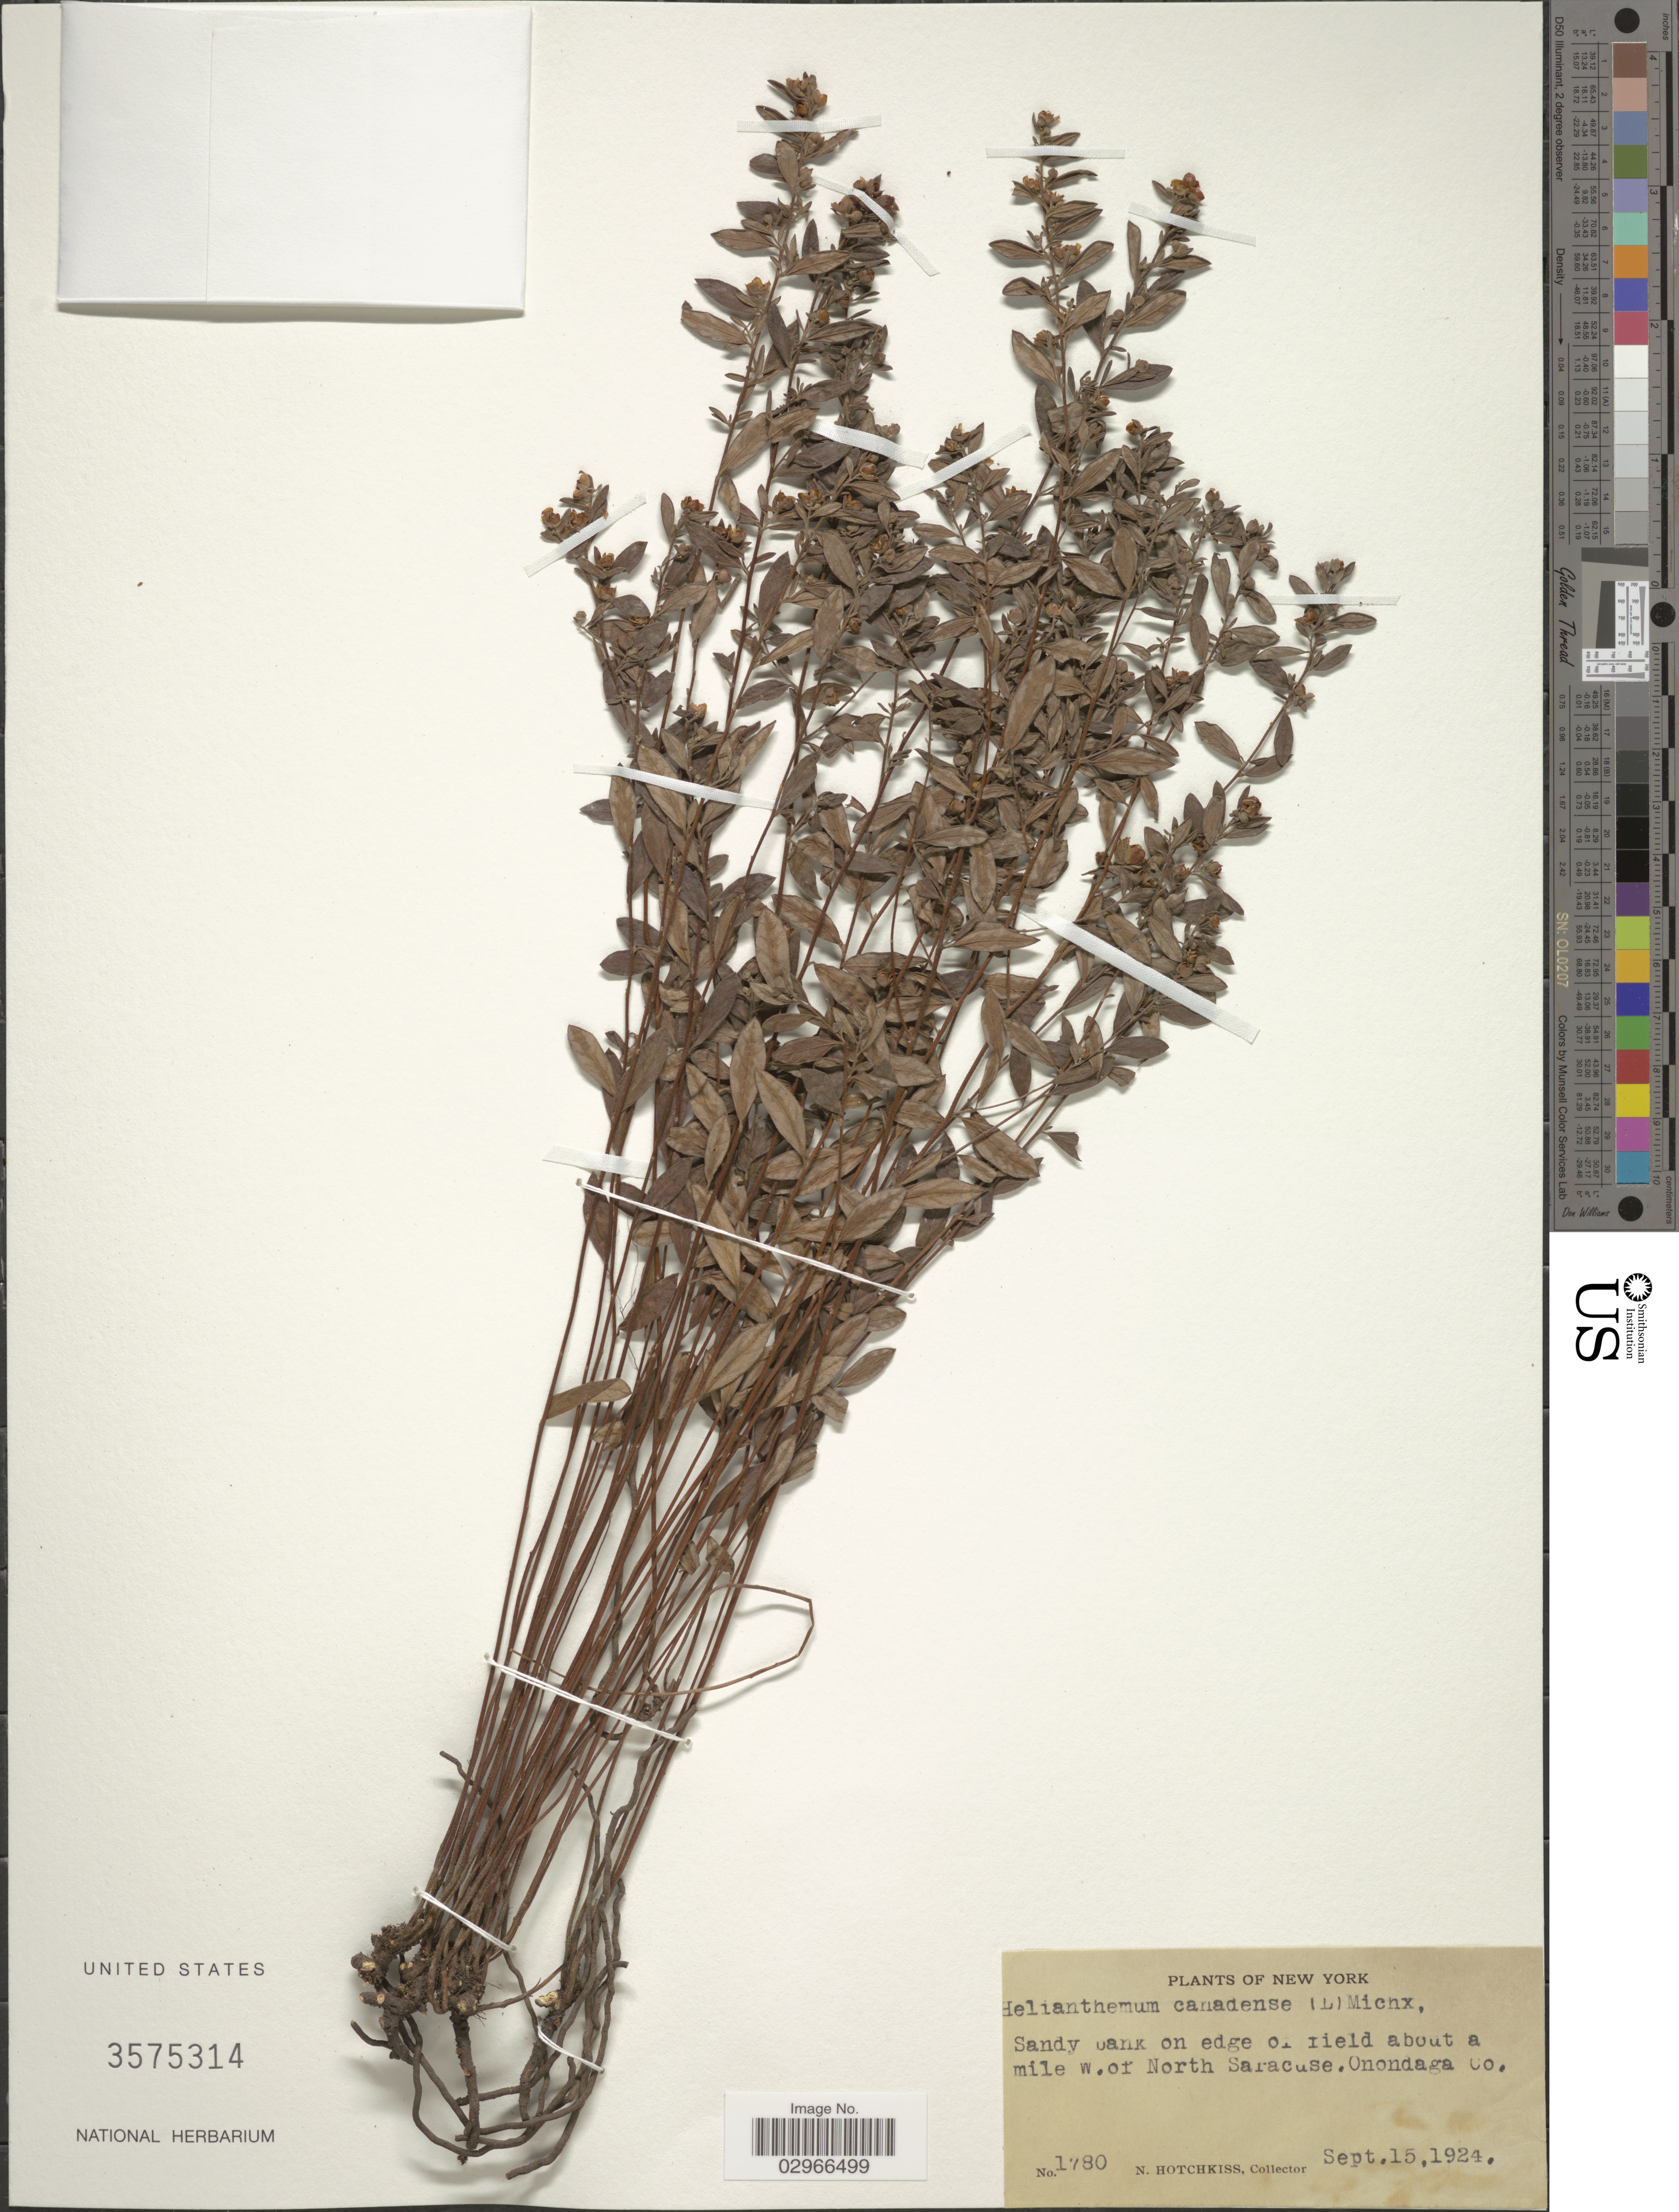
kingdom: Plantae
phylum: Tracheophyta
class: Magnoliopsida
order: Malvales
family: Cistaceae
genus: Helianthemum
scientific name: Helianthemum canadense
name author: (L.) Michx.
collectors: N. Hotchkiss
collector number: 1780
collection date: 1924-09-15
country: United States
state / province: New York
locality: Edge of field about a mile w. of North Saracuse. Onondaga Co.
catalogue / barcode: US 3575314